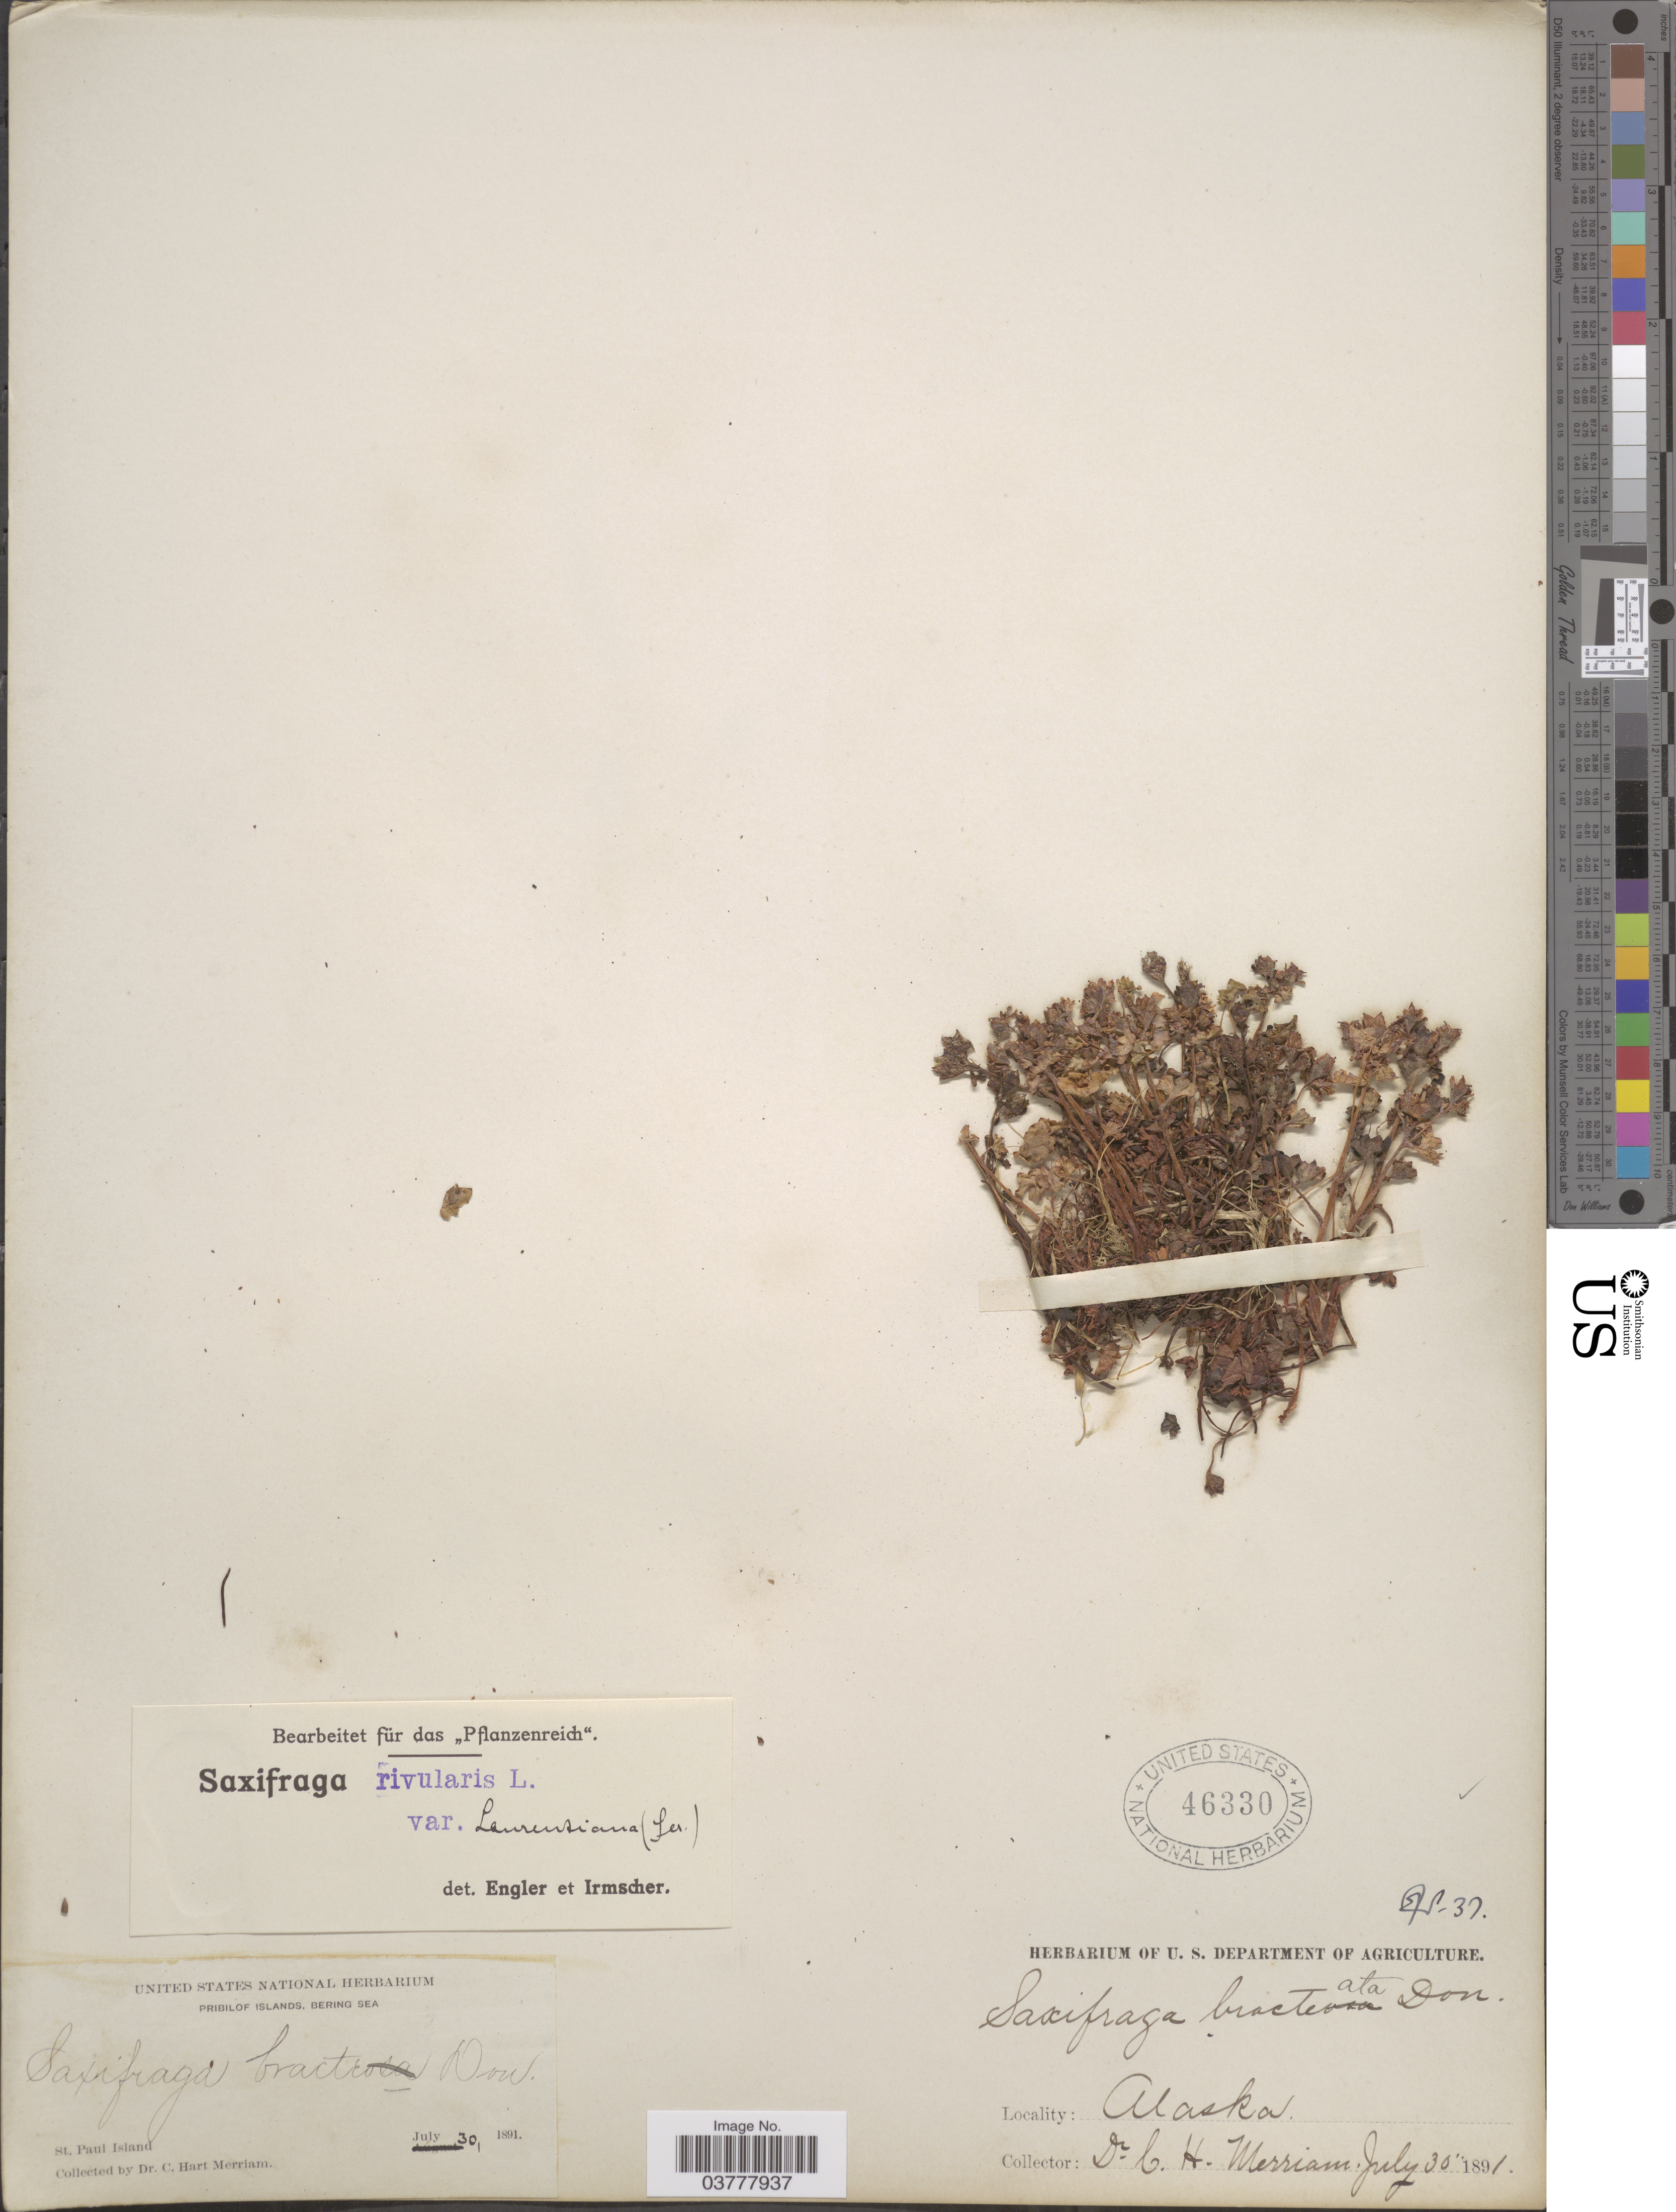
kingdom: Plantae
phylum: Tracheophyta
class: Magnoliopsida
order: Saxifragales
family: Saxifragaceae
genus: Saxifraga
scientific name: Saxifraga bracteata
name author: D. Don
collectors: C. Merriam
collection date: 1891-07-30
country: United States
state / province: Alaska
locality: Pribilof Islands, Bering Sea. St. Paul Island.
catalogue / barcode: US 46330